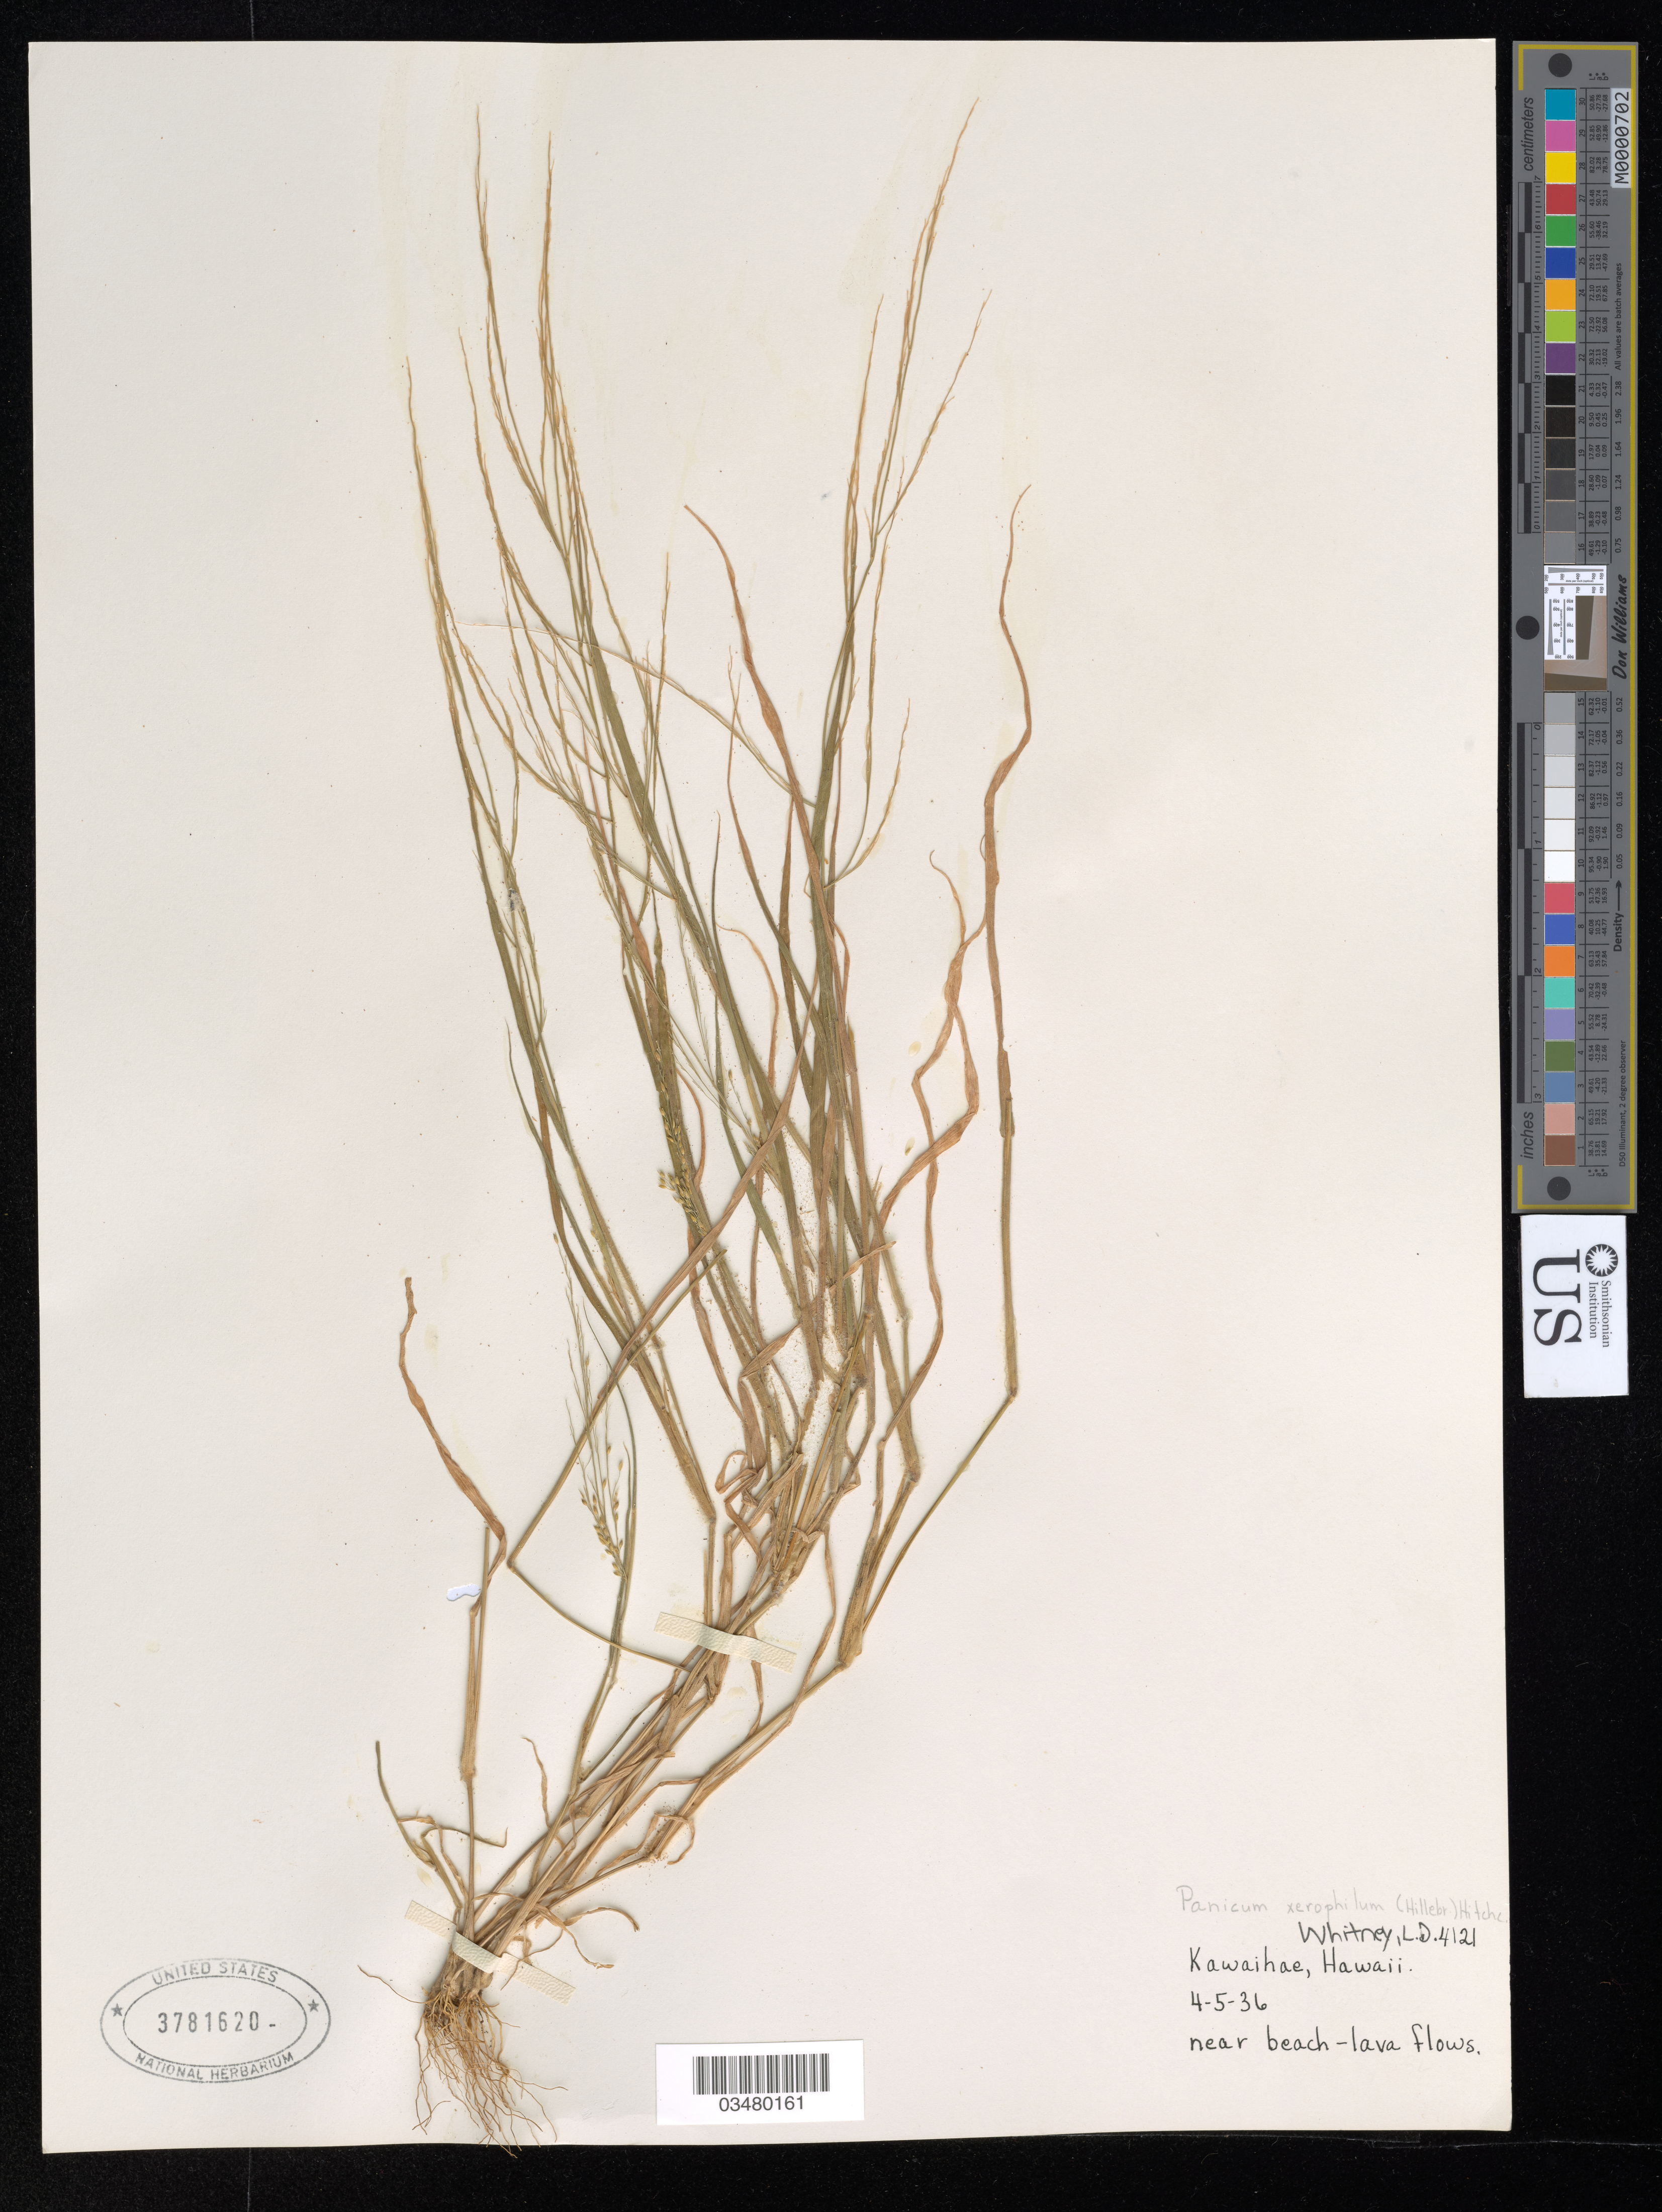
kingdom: Plantae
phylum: Tracheophyta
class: Liliopsida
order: Poales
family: Poaceae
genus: Panicum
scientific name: Panicum xerophilum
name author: (Hillebr.) Hitchc.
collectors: L. Whitney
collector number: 4121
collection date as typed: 5 Apr 1936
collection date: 1936-04-05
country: United States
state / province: Hawaii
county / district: Hawaii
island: Hawaii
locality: Kawaihae, near the beach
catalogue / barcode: US 3781620